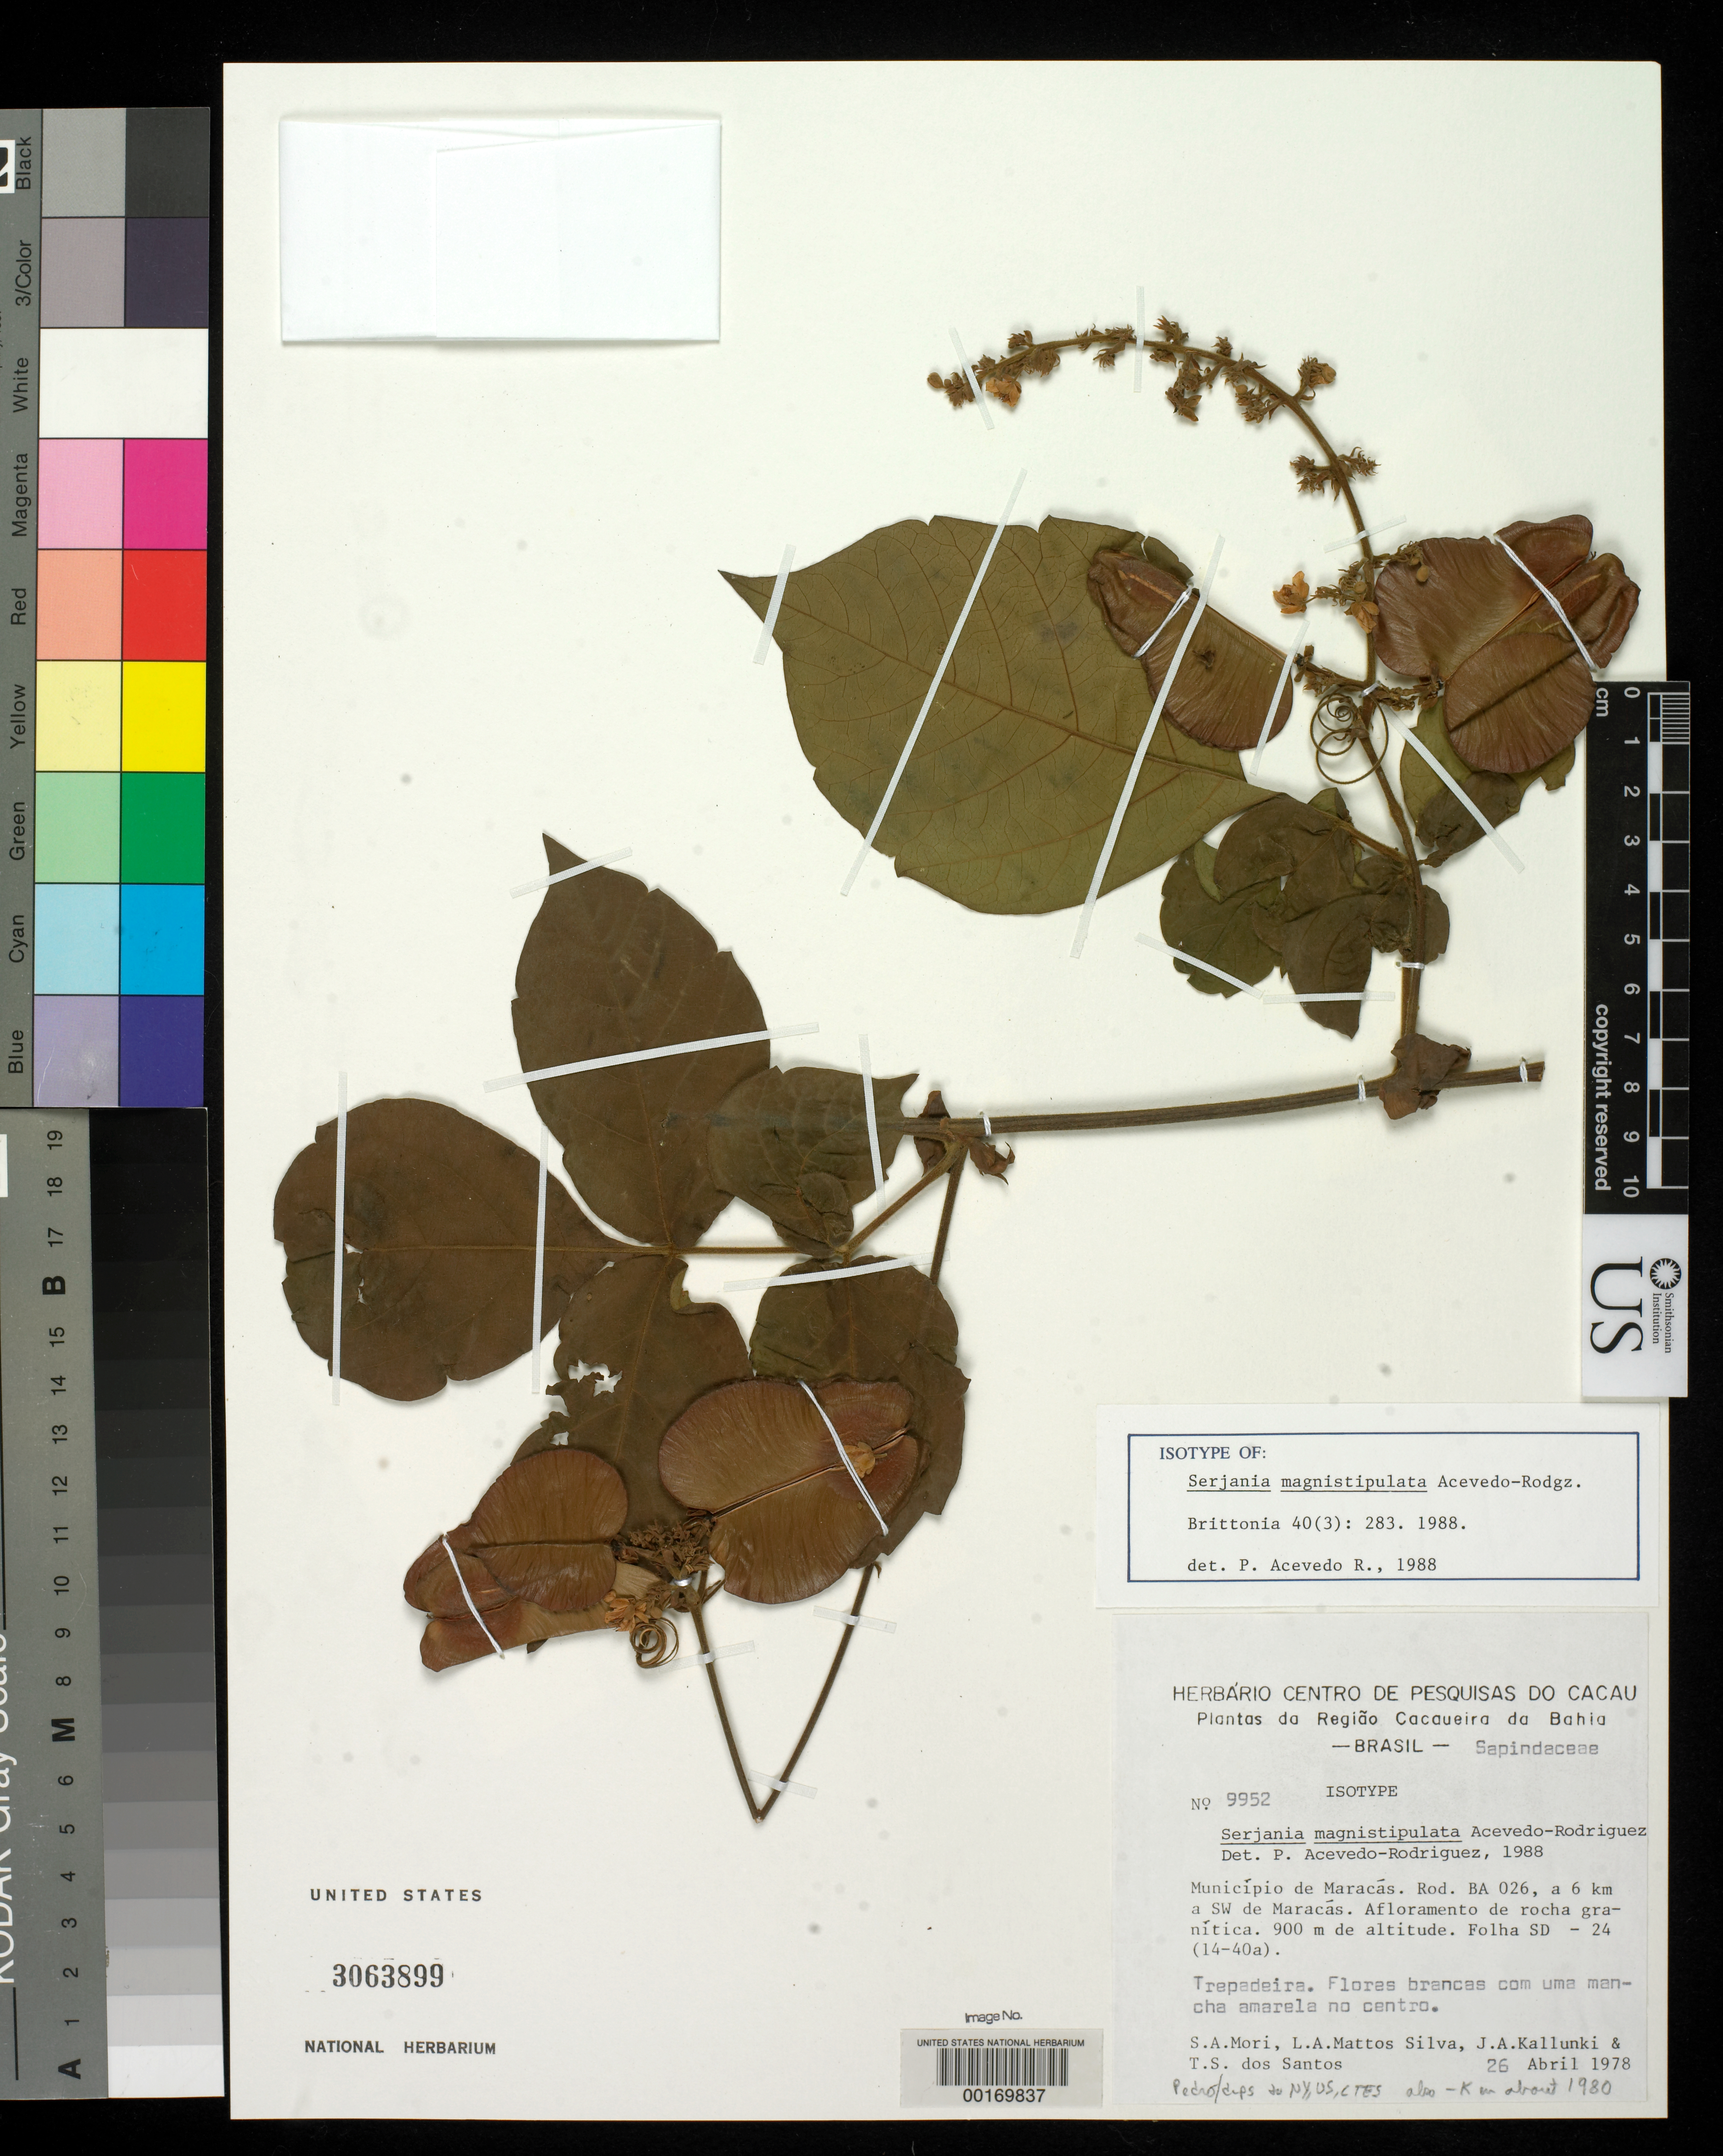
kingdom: Plantae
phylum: Tracheophyta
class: Magnoliopsida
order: Sapindales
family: Sapindaceae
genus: Serjania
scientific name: Serjania magnistipulata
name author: Acev.-Rodr.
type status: Isotype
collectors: S. Mori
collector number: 9952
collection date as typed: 26 Apr 1978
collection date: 1978-04-26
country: Brazil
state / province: Bahia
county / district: Maracás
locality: Rod. Ba 026, 6 km SW of Maracas.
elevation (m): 900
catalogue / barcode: US 3063899